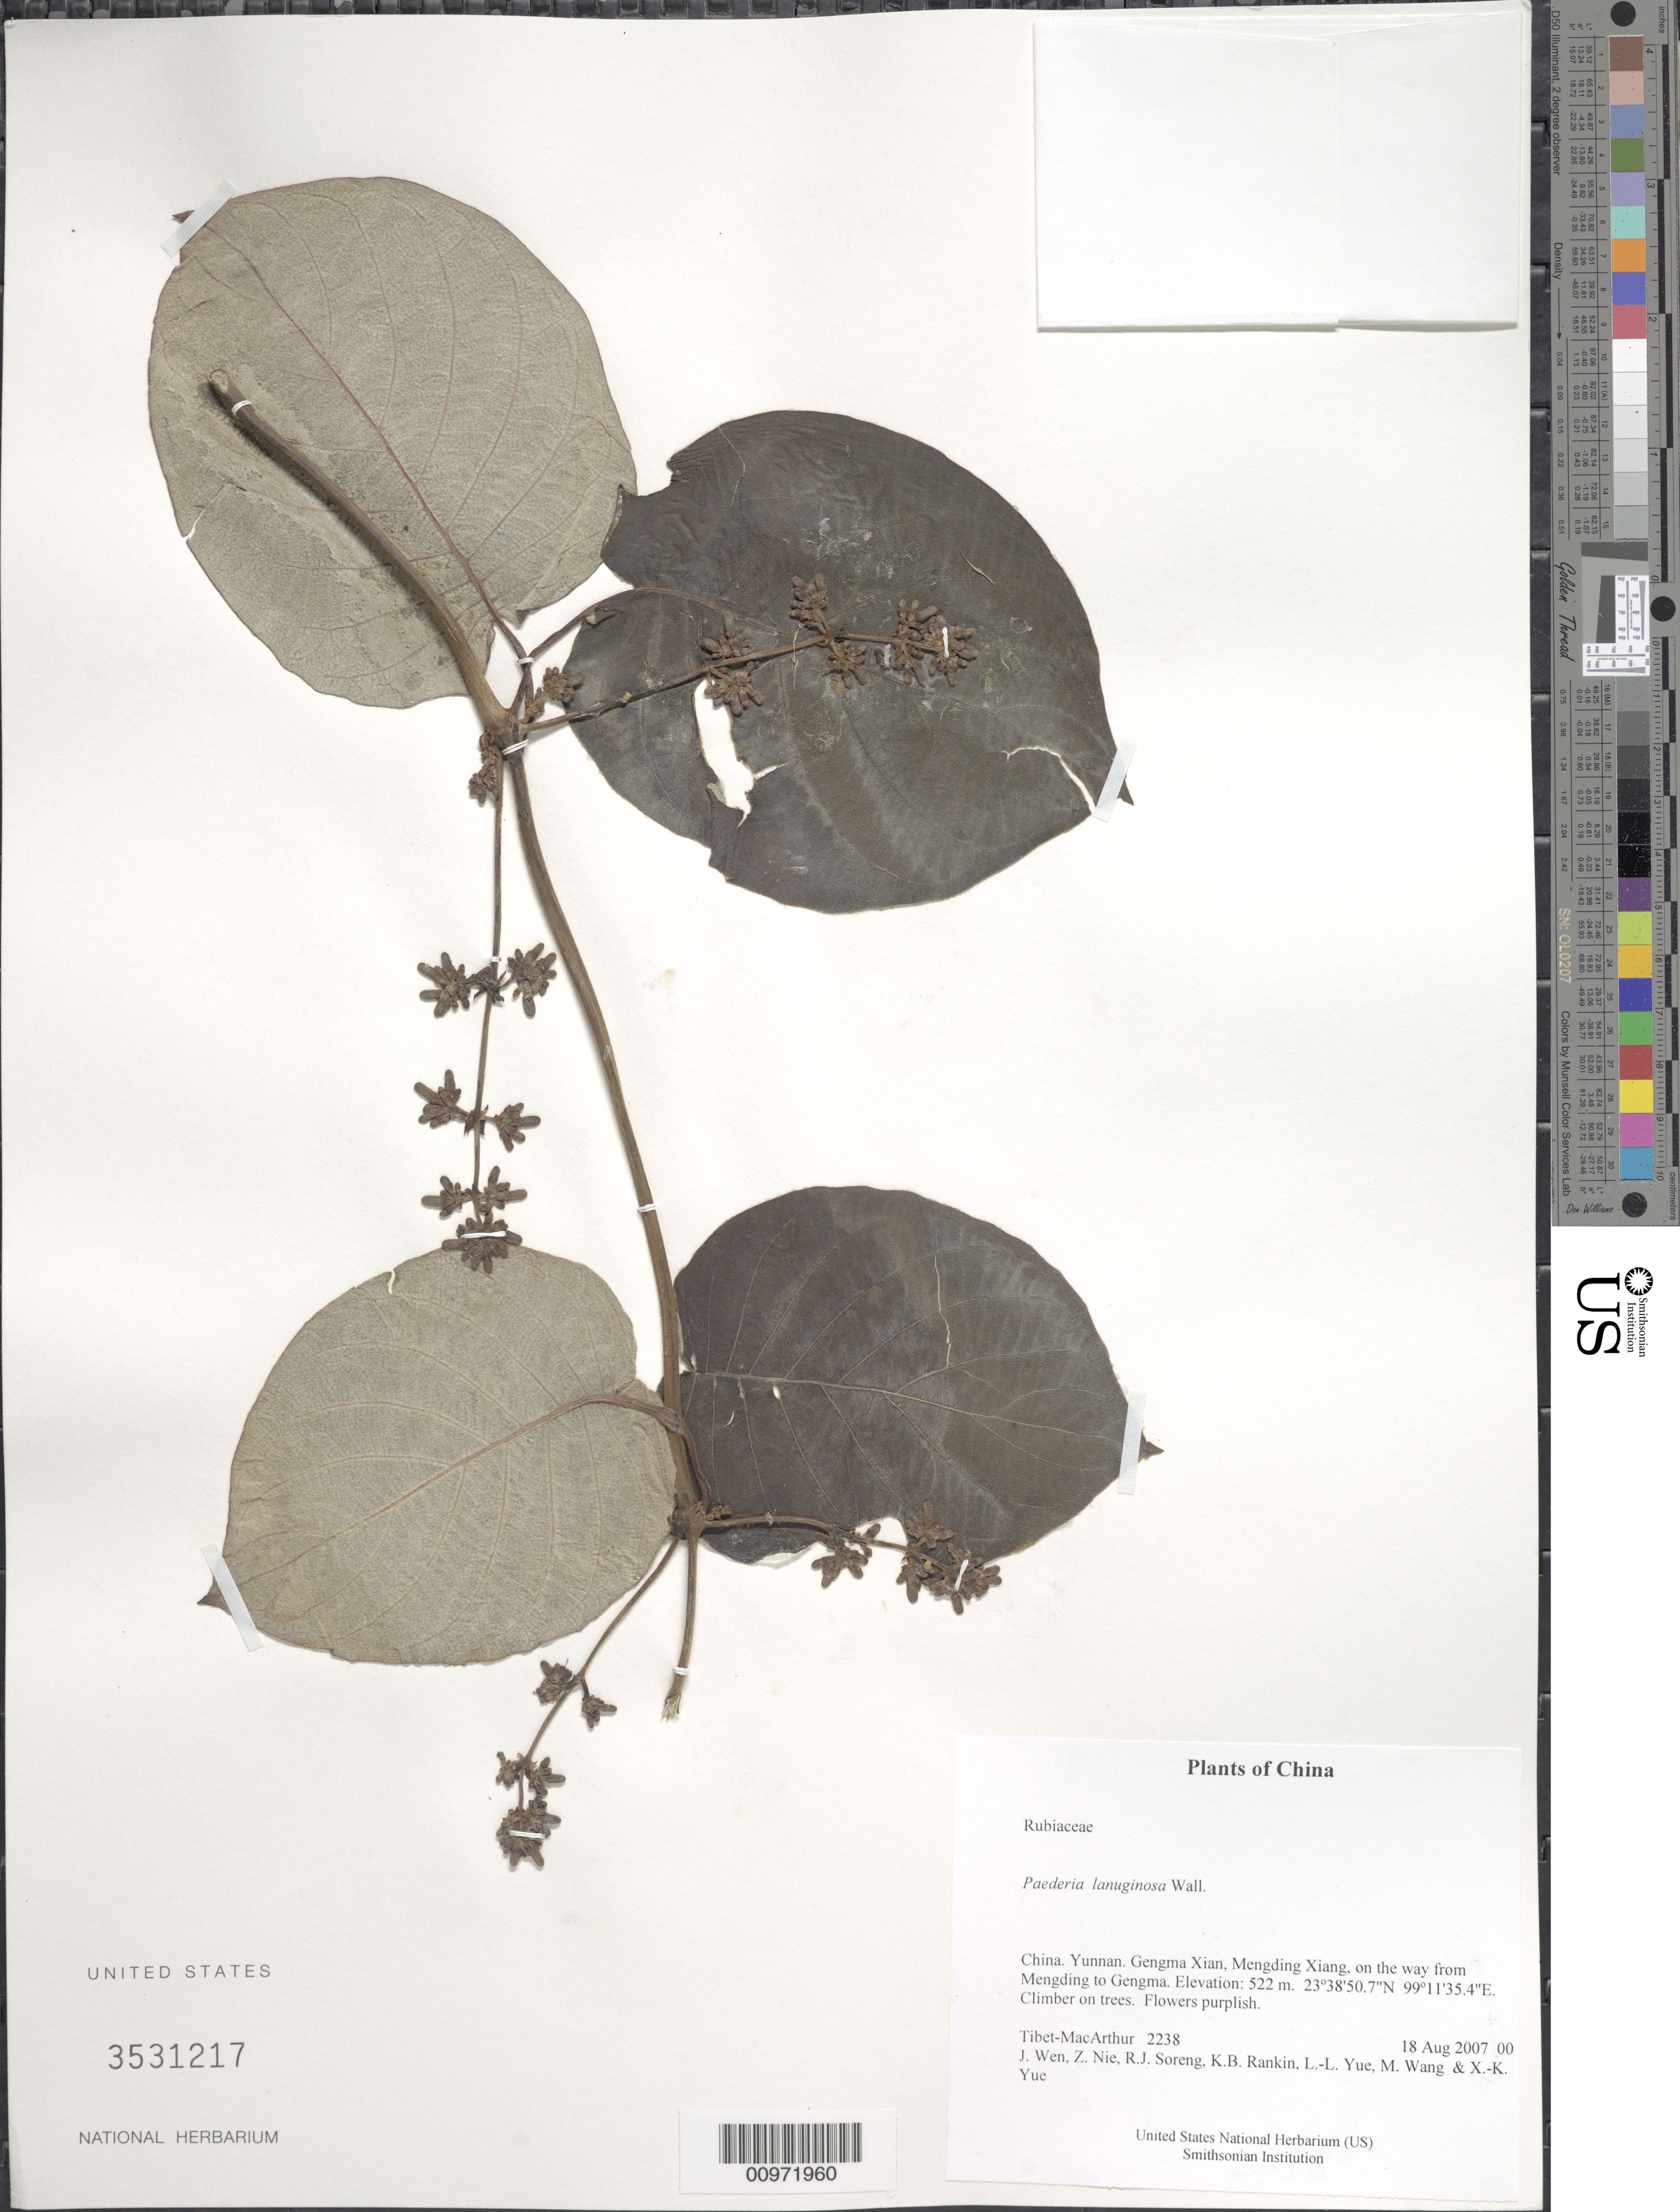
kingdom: Plantae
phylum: Tracheophyta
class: Magnoliopsida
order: Gentianales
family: Rubiaceae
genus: Paederia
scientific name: Paederia lanuginosa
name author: Wall.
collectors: Tibet-MacArthur, J. Wen, Z. Nie, R. J. Soreng, K. Rankin, L. Yue, M. Wang & X. Yue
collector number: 2238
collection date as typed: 18 Aug 2007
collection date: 2007-08-18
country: China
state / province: Yunnan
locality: Gengma Xian, Mengding Xiang, on the way from Mengding to Gengma.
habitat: On trees.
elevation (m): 522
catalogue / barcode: US 3531217